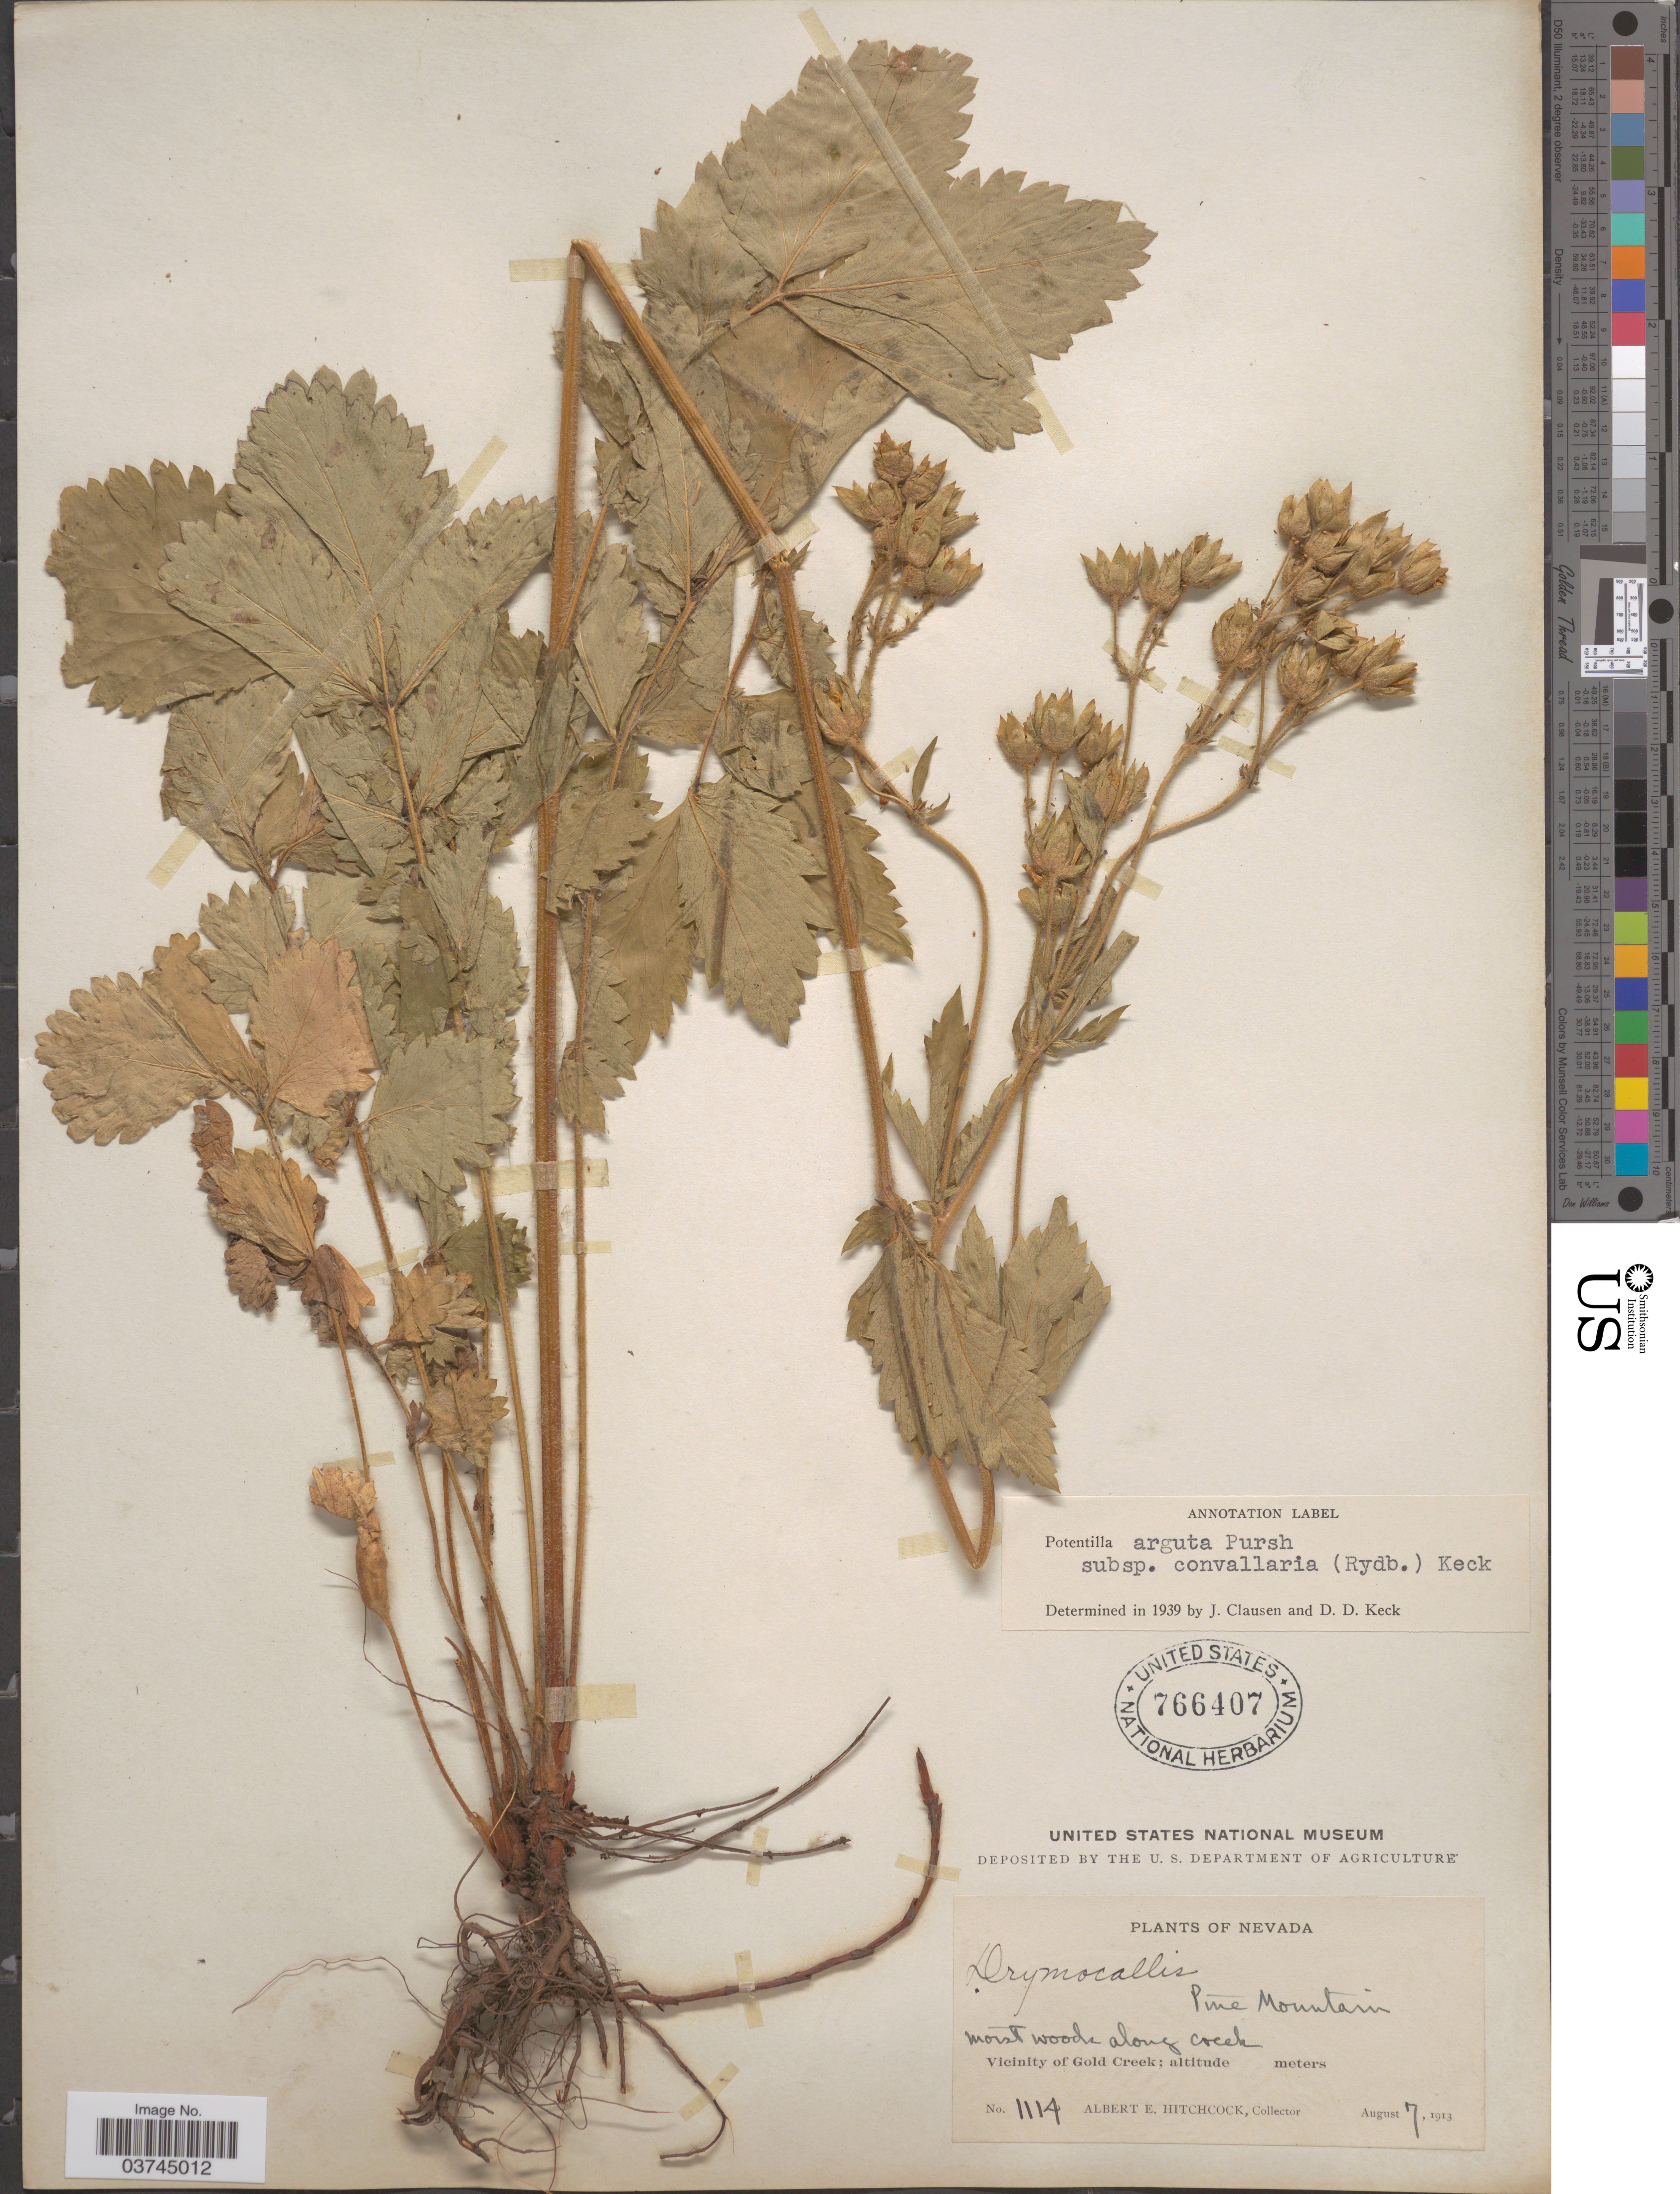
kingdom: Plantae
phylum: Tracheophyta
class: Magnoliopsida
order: Rosales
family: Rosaceae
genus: Drymocallis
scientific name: Drymocallis convallaria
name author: (Rydb.) Rydb.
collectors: A. Hitchcock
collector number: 1114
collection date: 1913-08-07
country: United States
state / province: Nevada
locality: Pine Mountain. Moist woods along Creek. Vicinity of Gold Creek.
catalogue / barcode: US 766407